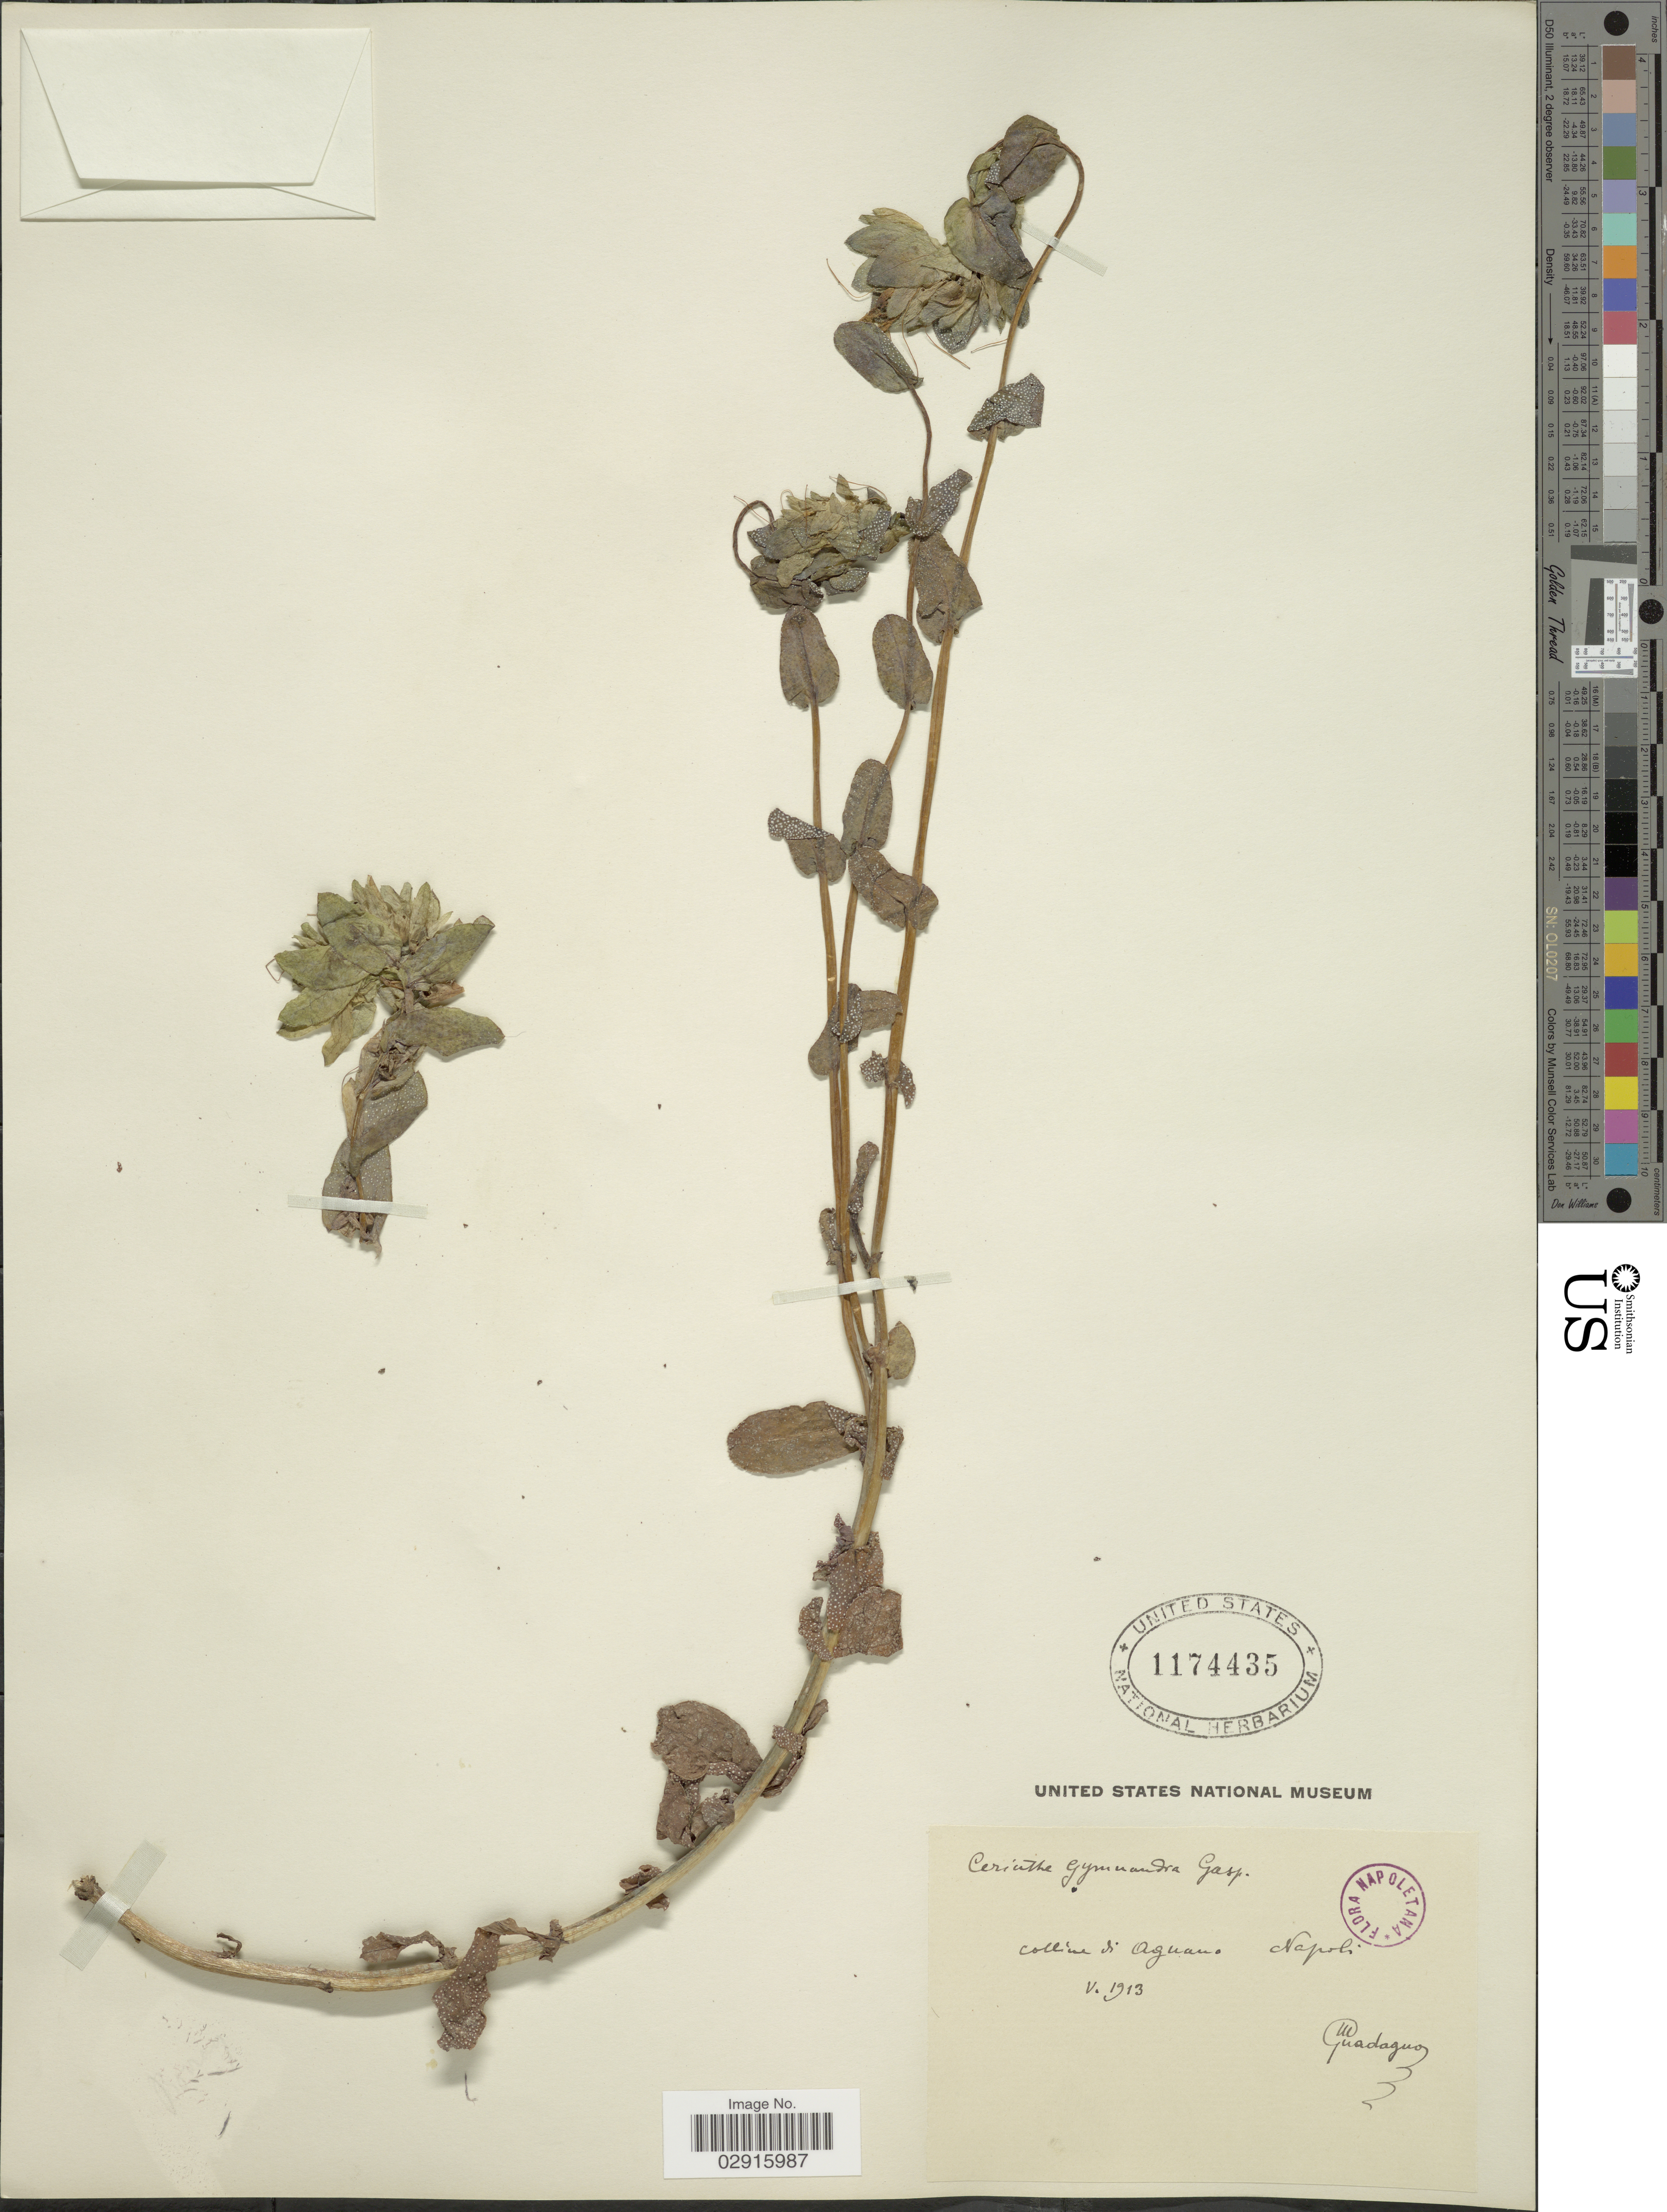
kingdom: Plantae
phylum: Tracheophyta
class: Magnoliopsida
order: Boraginales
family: Boraginaceae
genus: Cerinthe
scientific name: Cerinthe major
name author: L.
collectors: M. Guadagno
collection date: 1913-05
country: Italy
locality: Colline s. Aguano, Napoli.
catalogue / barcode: US 1174435